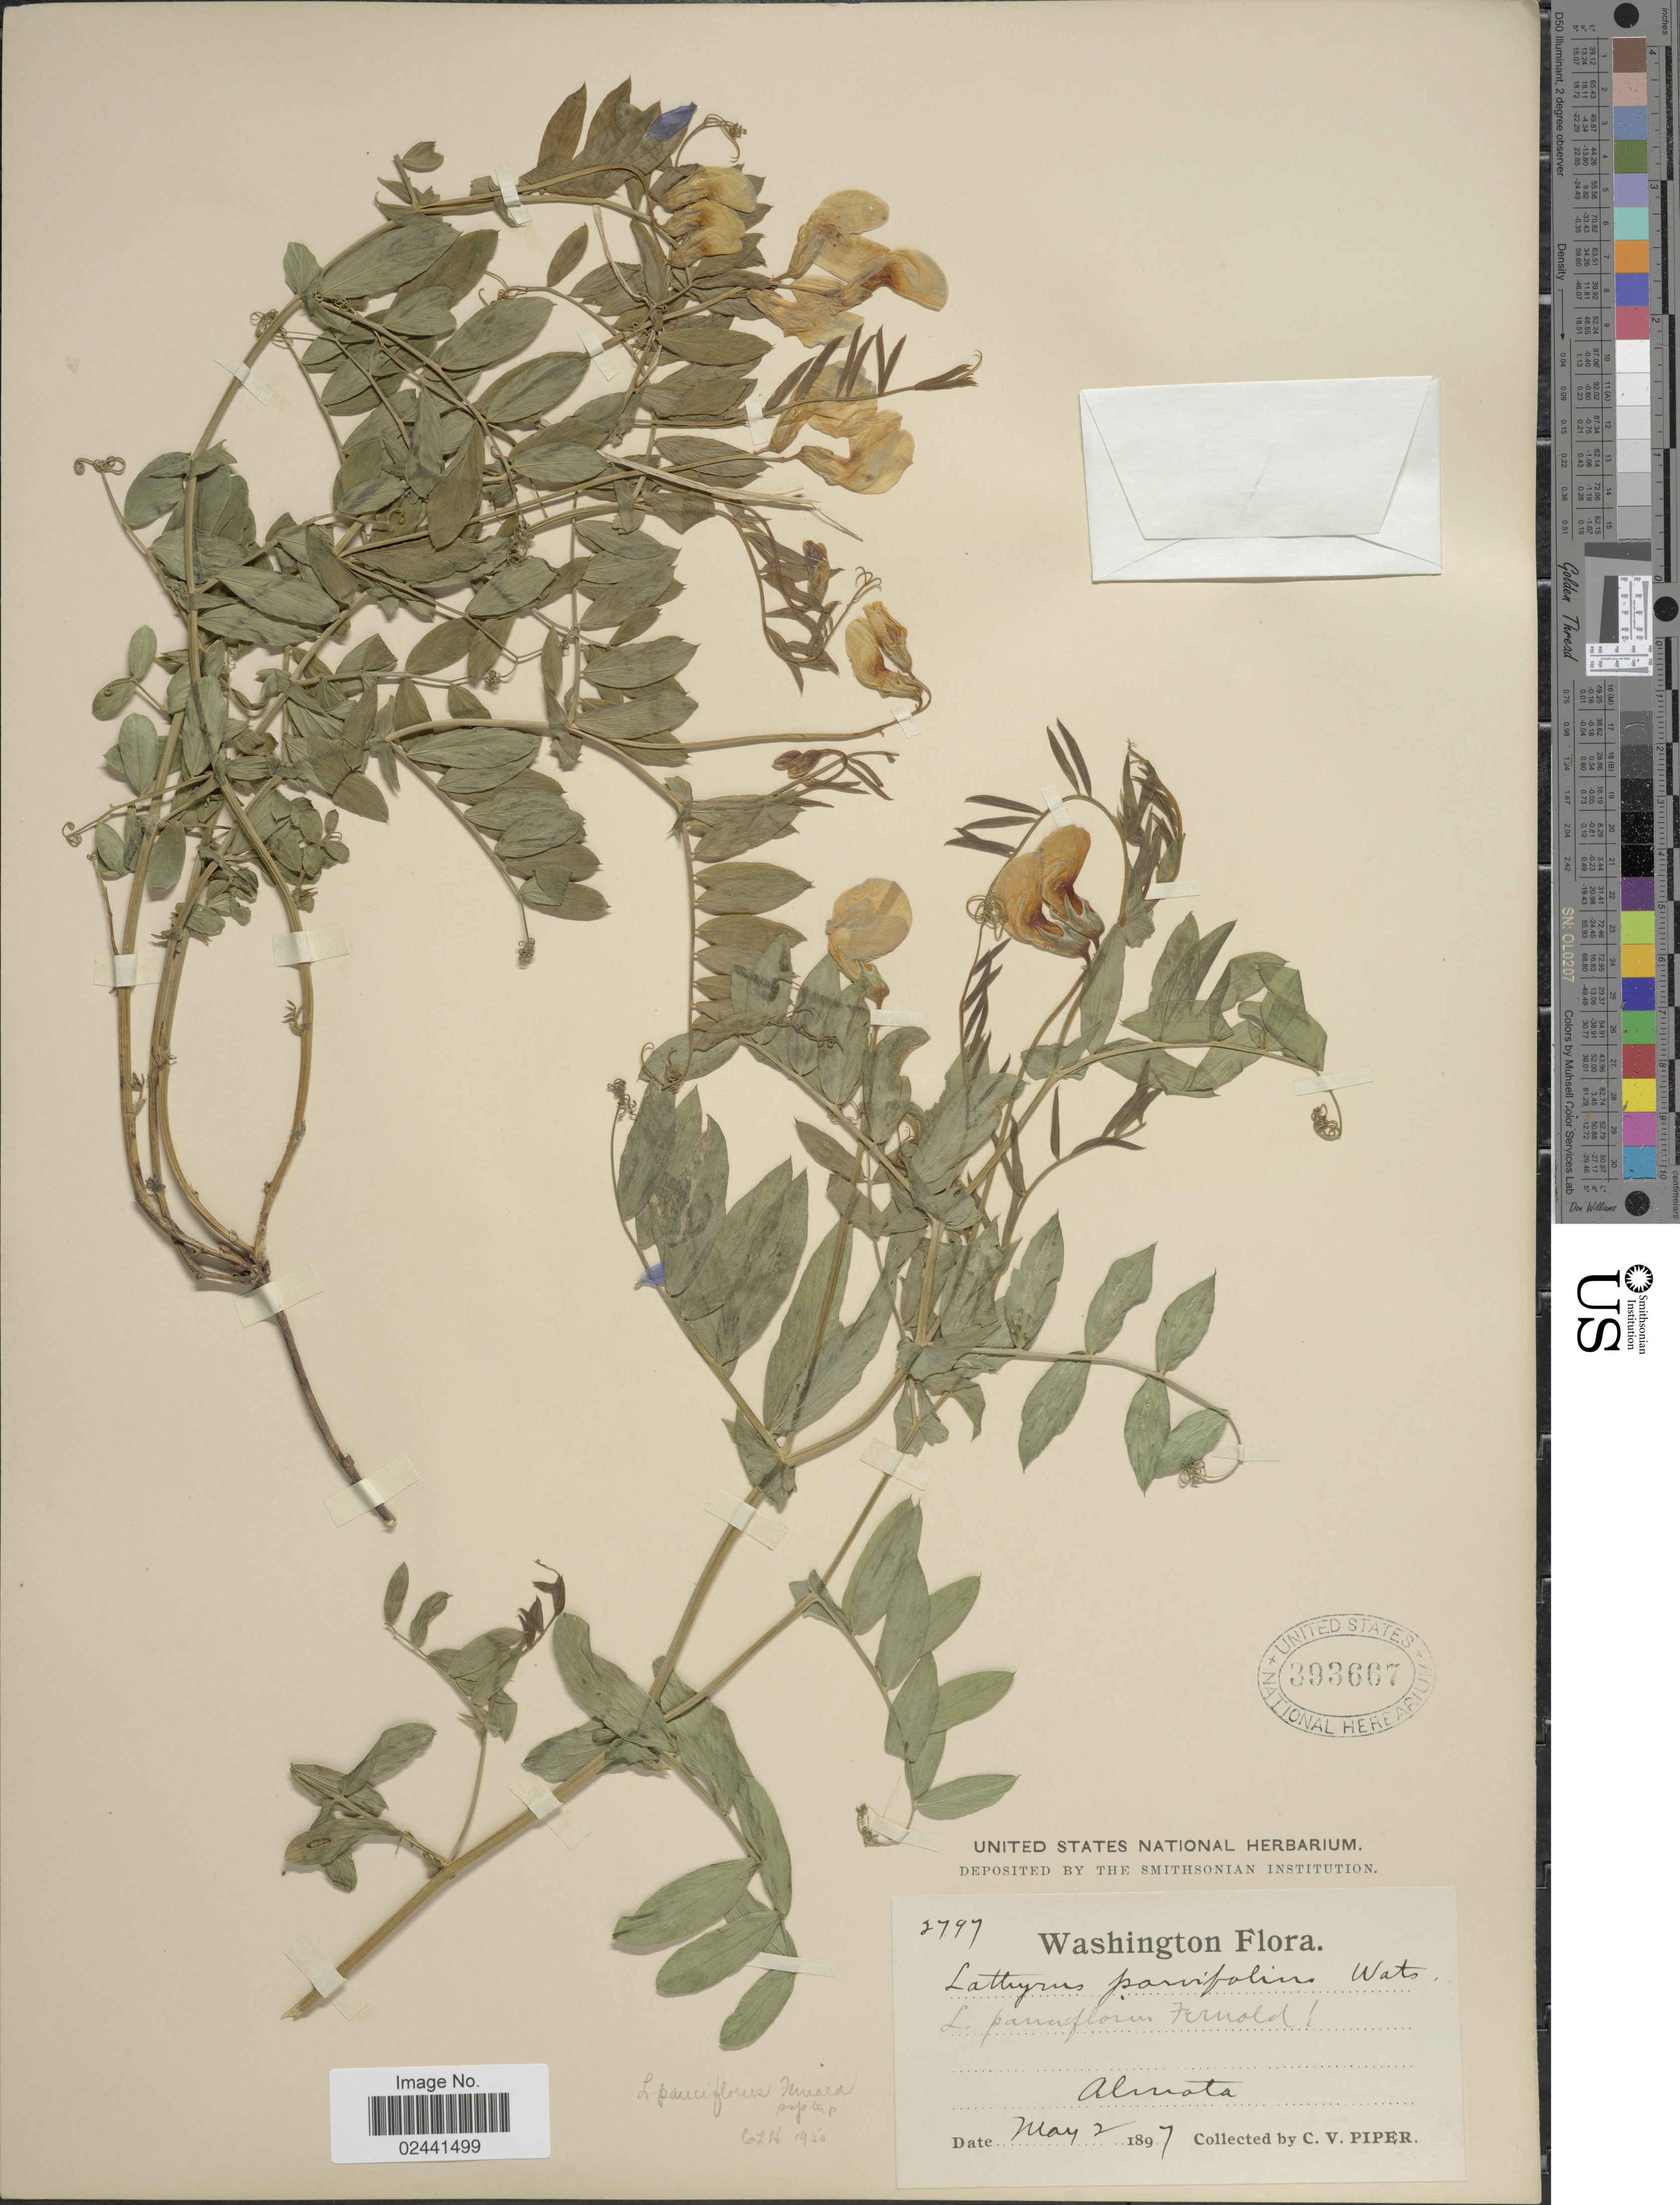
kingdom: Plantae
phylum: Tracheophyta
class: Magnoliopsida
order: Fabales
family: Fabaceae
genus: Lathyrus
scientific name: Lathyrus pauciflorus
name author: Fernald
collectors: C. V. Piper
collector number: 2797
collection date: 1897-05-02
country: United States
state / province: Washington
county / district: Whitman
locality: Almota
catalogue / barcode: US 393667